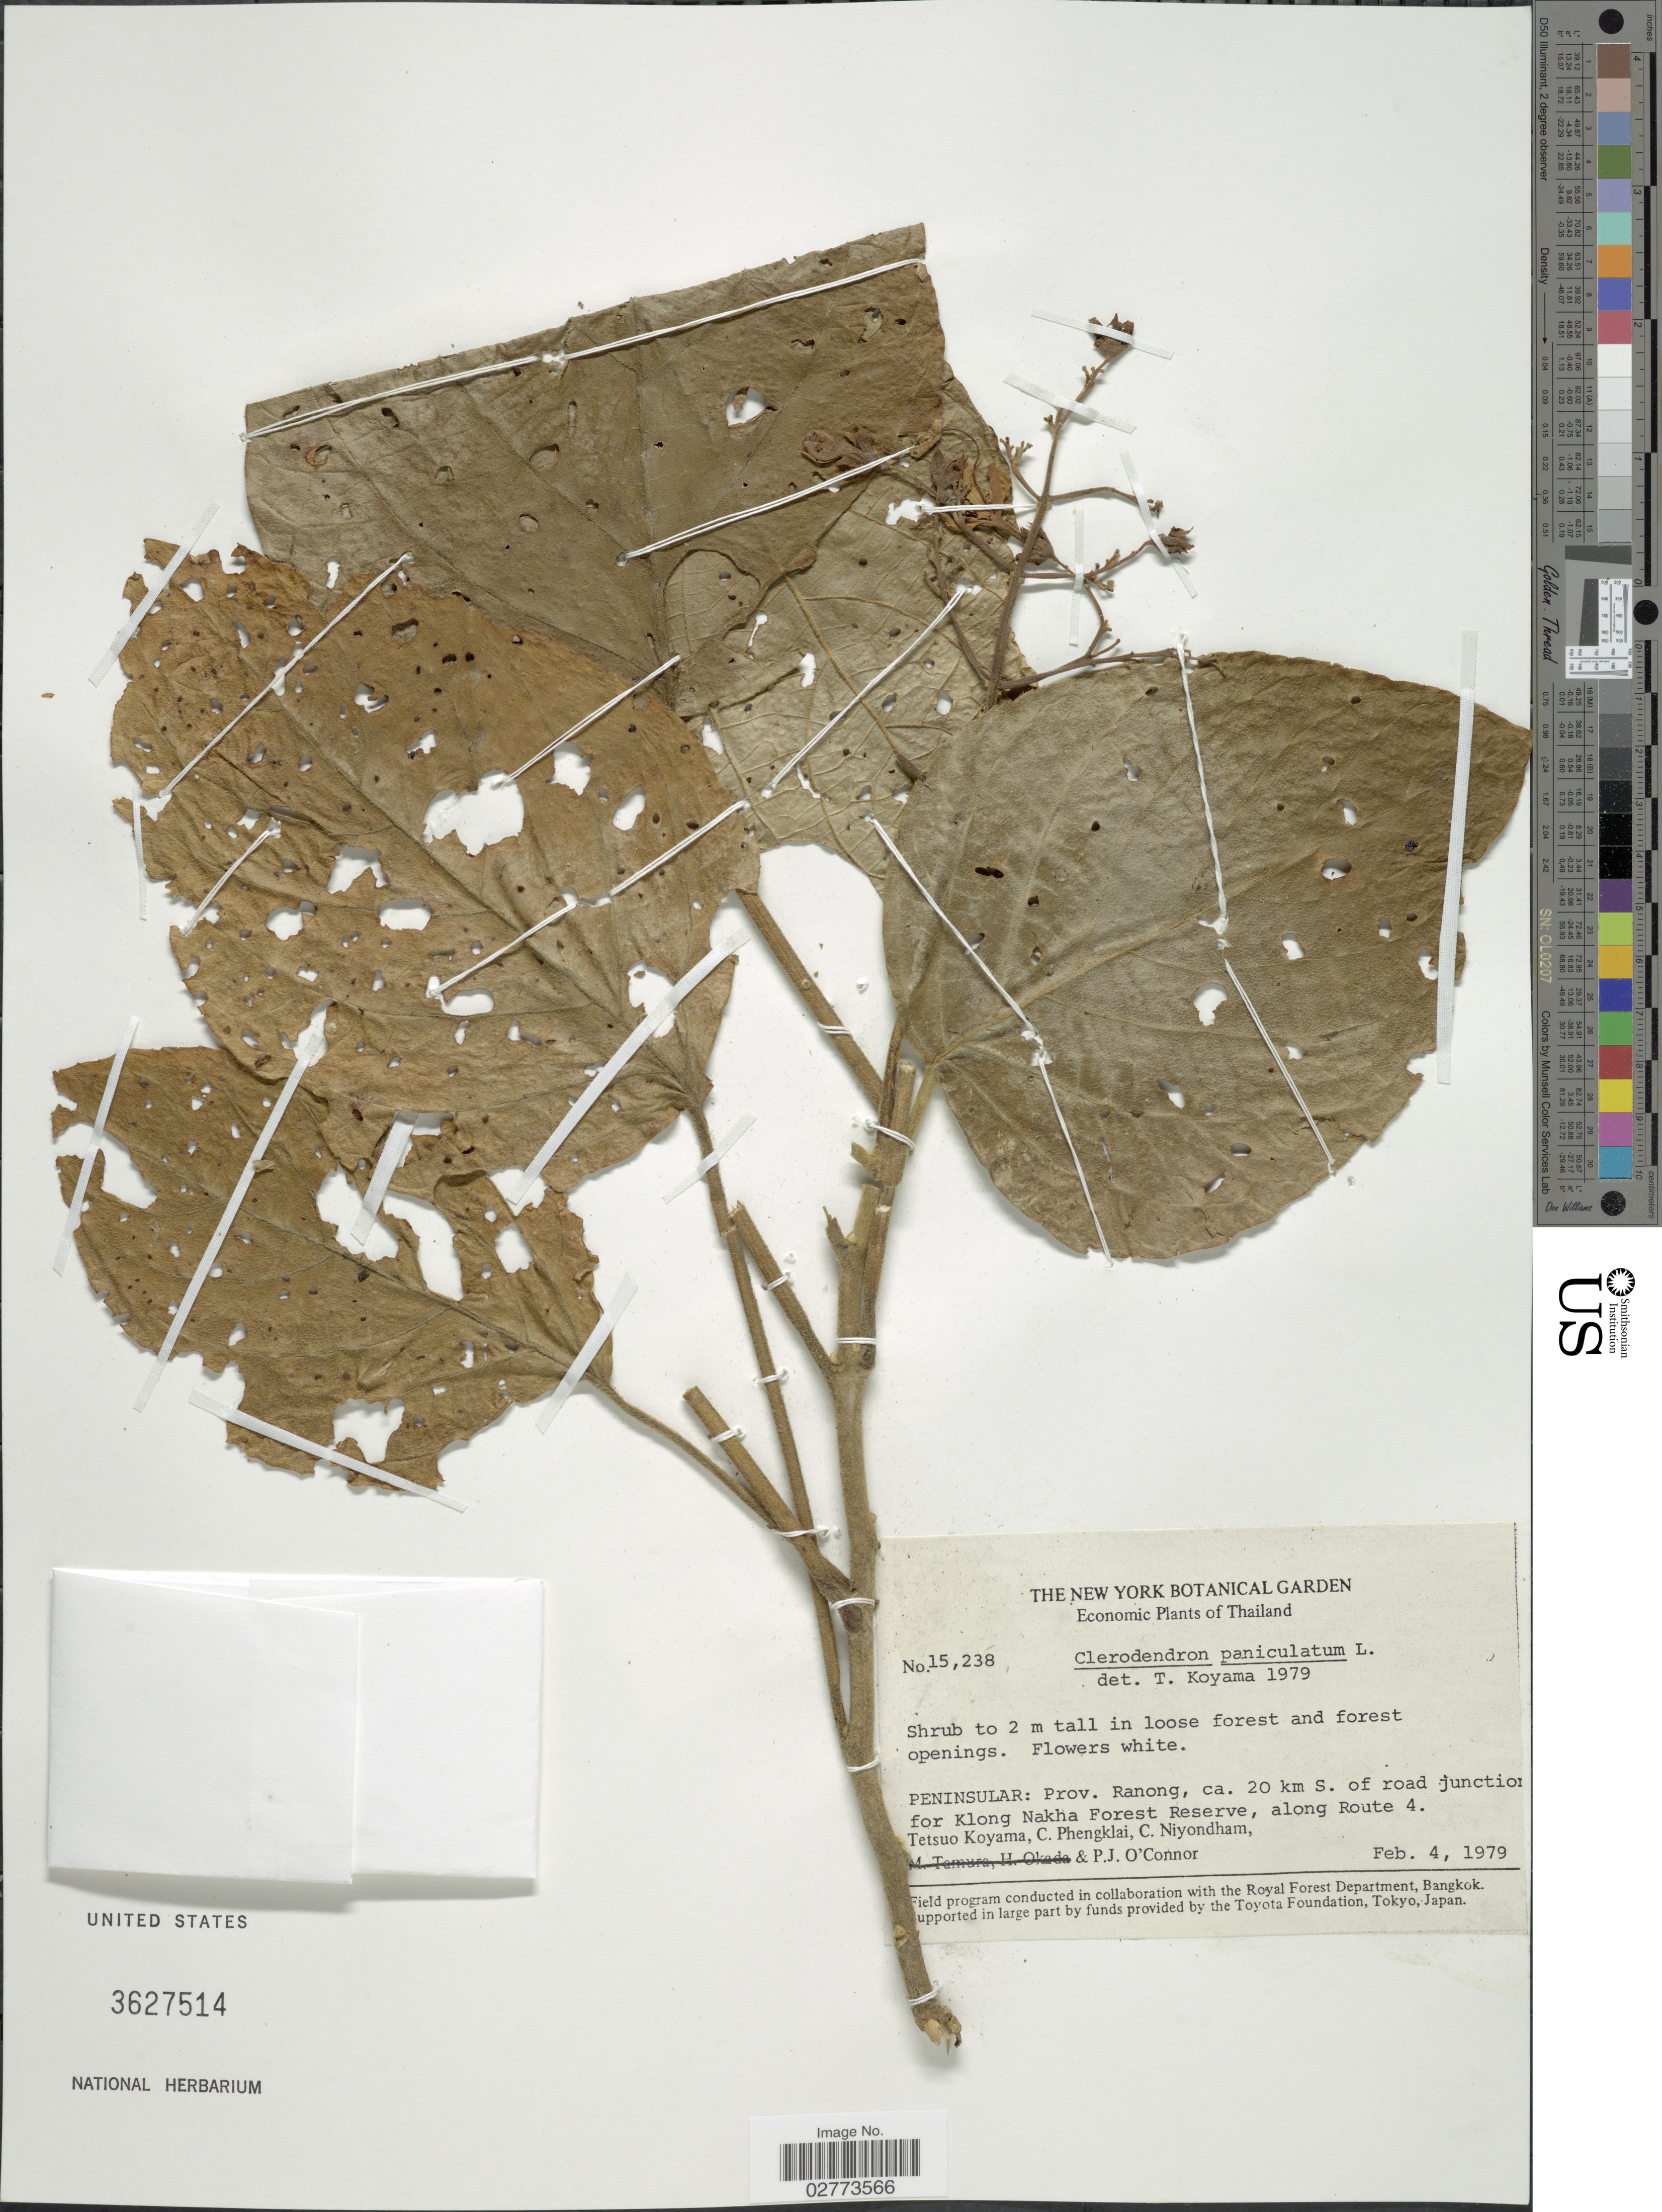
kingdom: Plantae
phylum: Tracheophyta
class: Magnoliopsida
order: Lamiales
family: Lamiaceae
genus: Clerodendrum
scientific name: Clerodendrum paniculatum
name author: L.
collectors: T. Koyama, C. Phengklai, C. Niyondham & P. O'Conner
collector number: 15238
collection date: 1979-02-04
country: Thailand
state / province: Ranong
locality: Peninsular: Prov. Ranong, ca. 20 km S. of road junction for Klong Nakha Forest Reserve, along Route 4.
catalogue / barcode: US 3627514